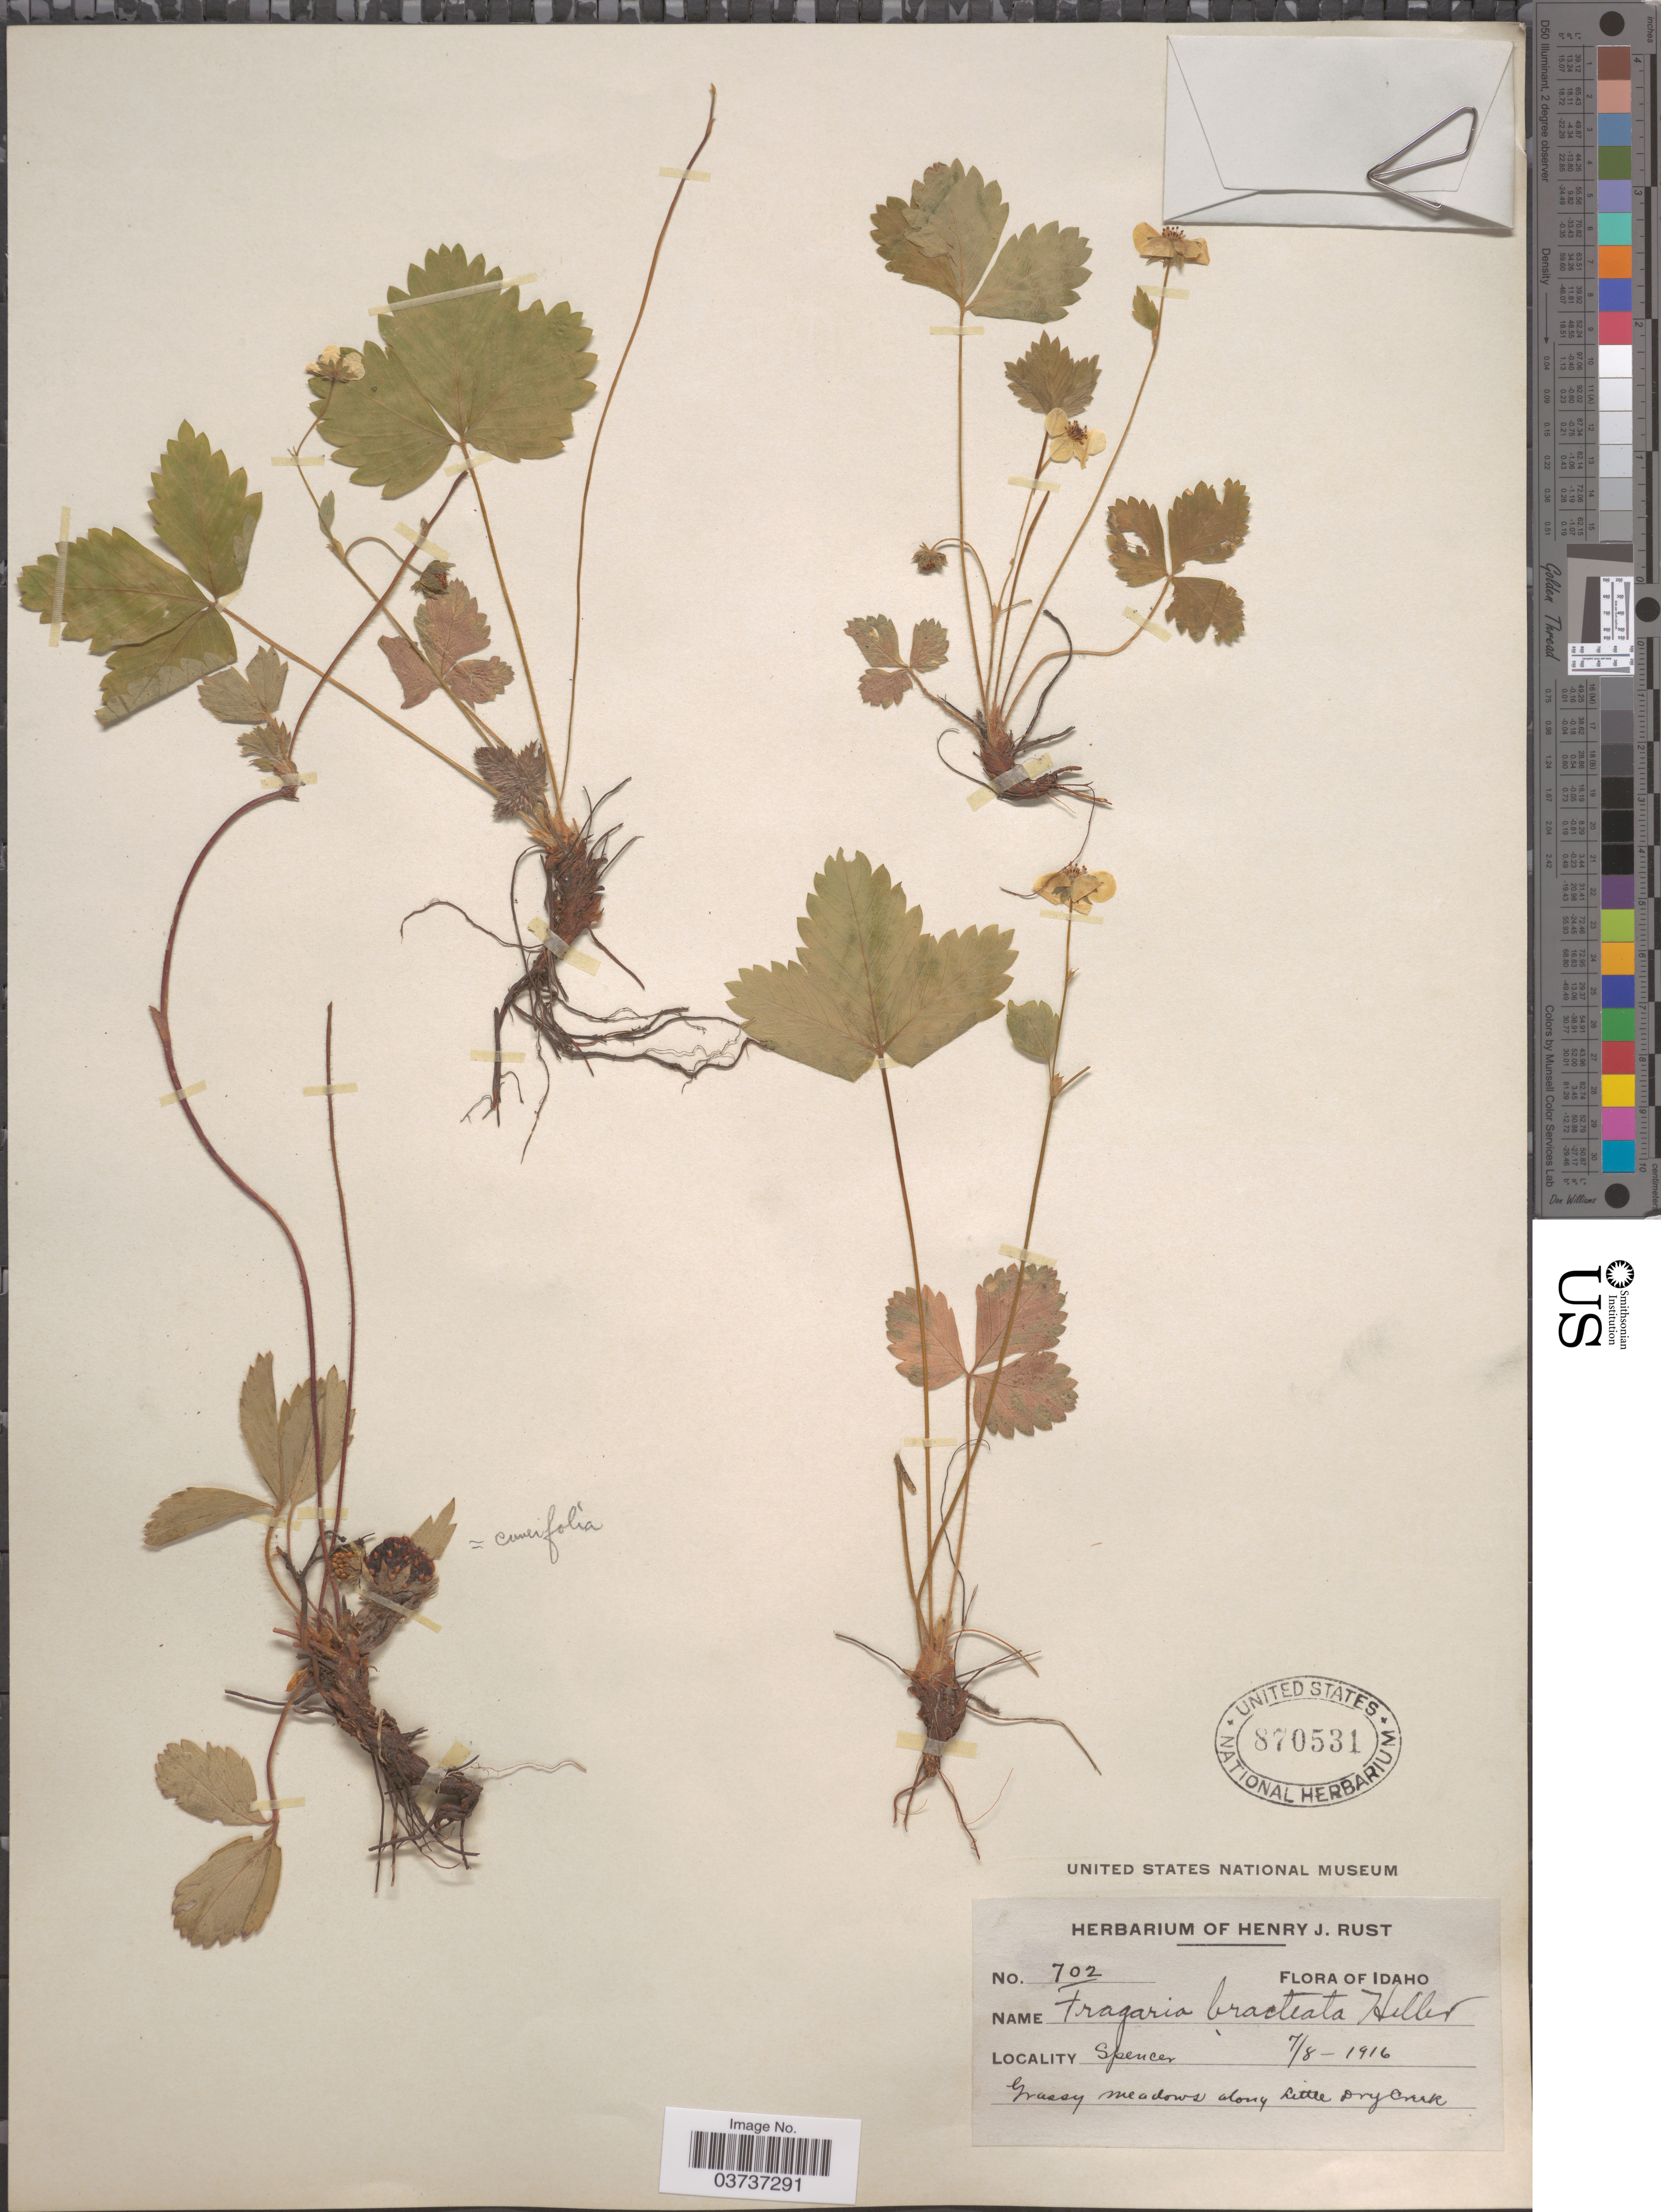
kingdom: Plantae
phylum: Tracheophyta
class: Magnoliopsida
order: Rosales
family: Rosaceae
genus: Fragaria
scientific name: Fragaria vesca subsp. bracteata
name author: L.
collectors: ex herb. Henry J. Rust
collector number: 702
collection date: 1916-07-08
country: United States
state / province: Idaho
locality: Spencer. Grassy meadows along Little Dry Creek.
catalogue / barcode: US 870531